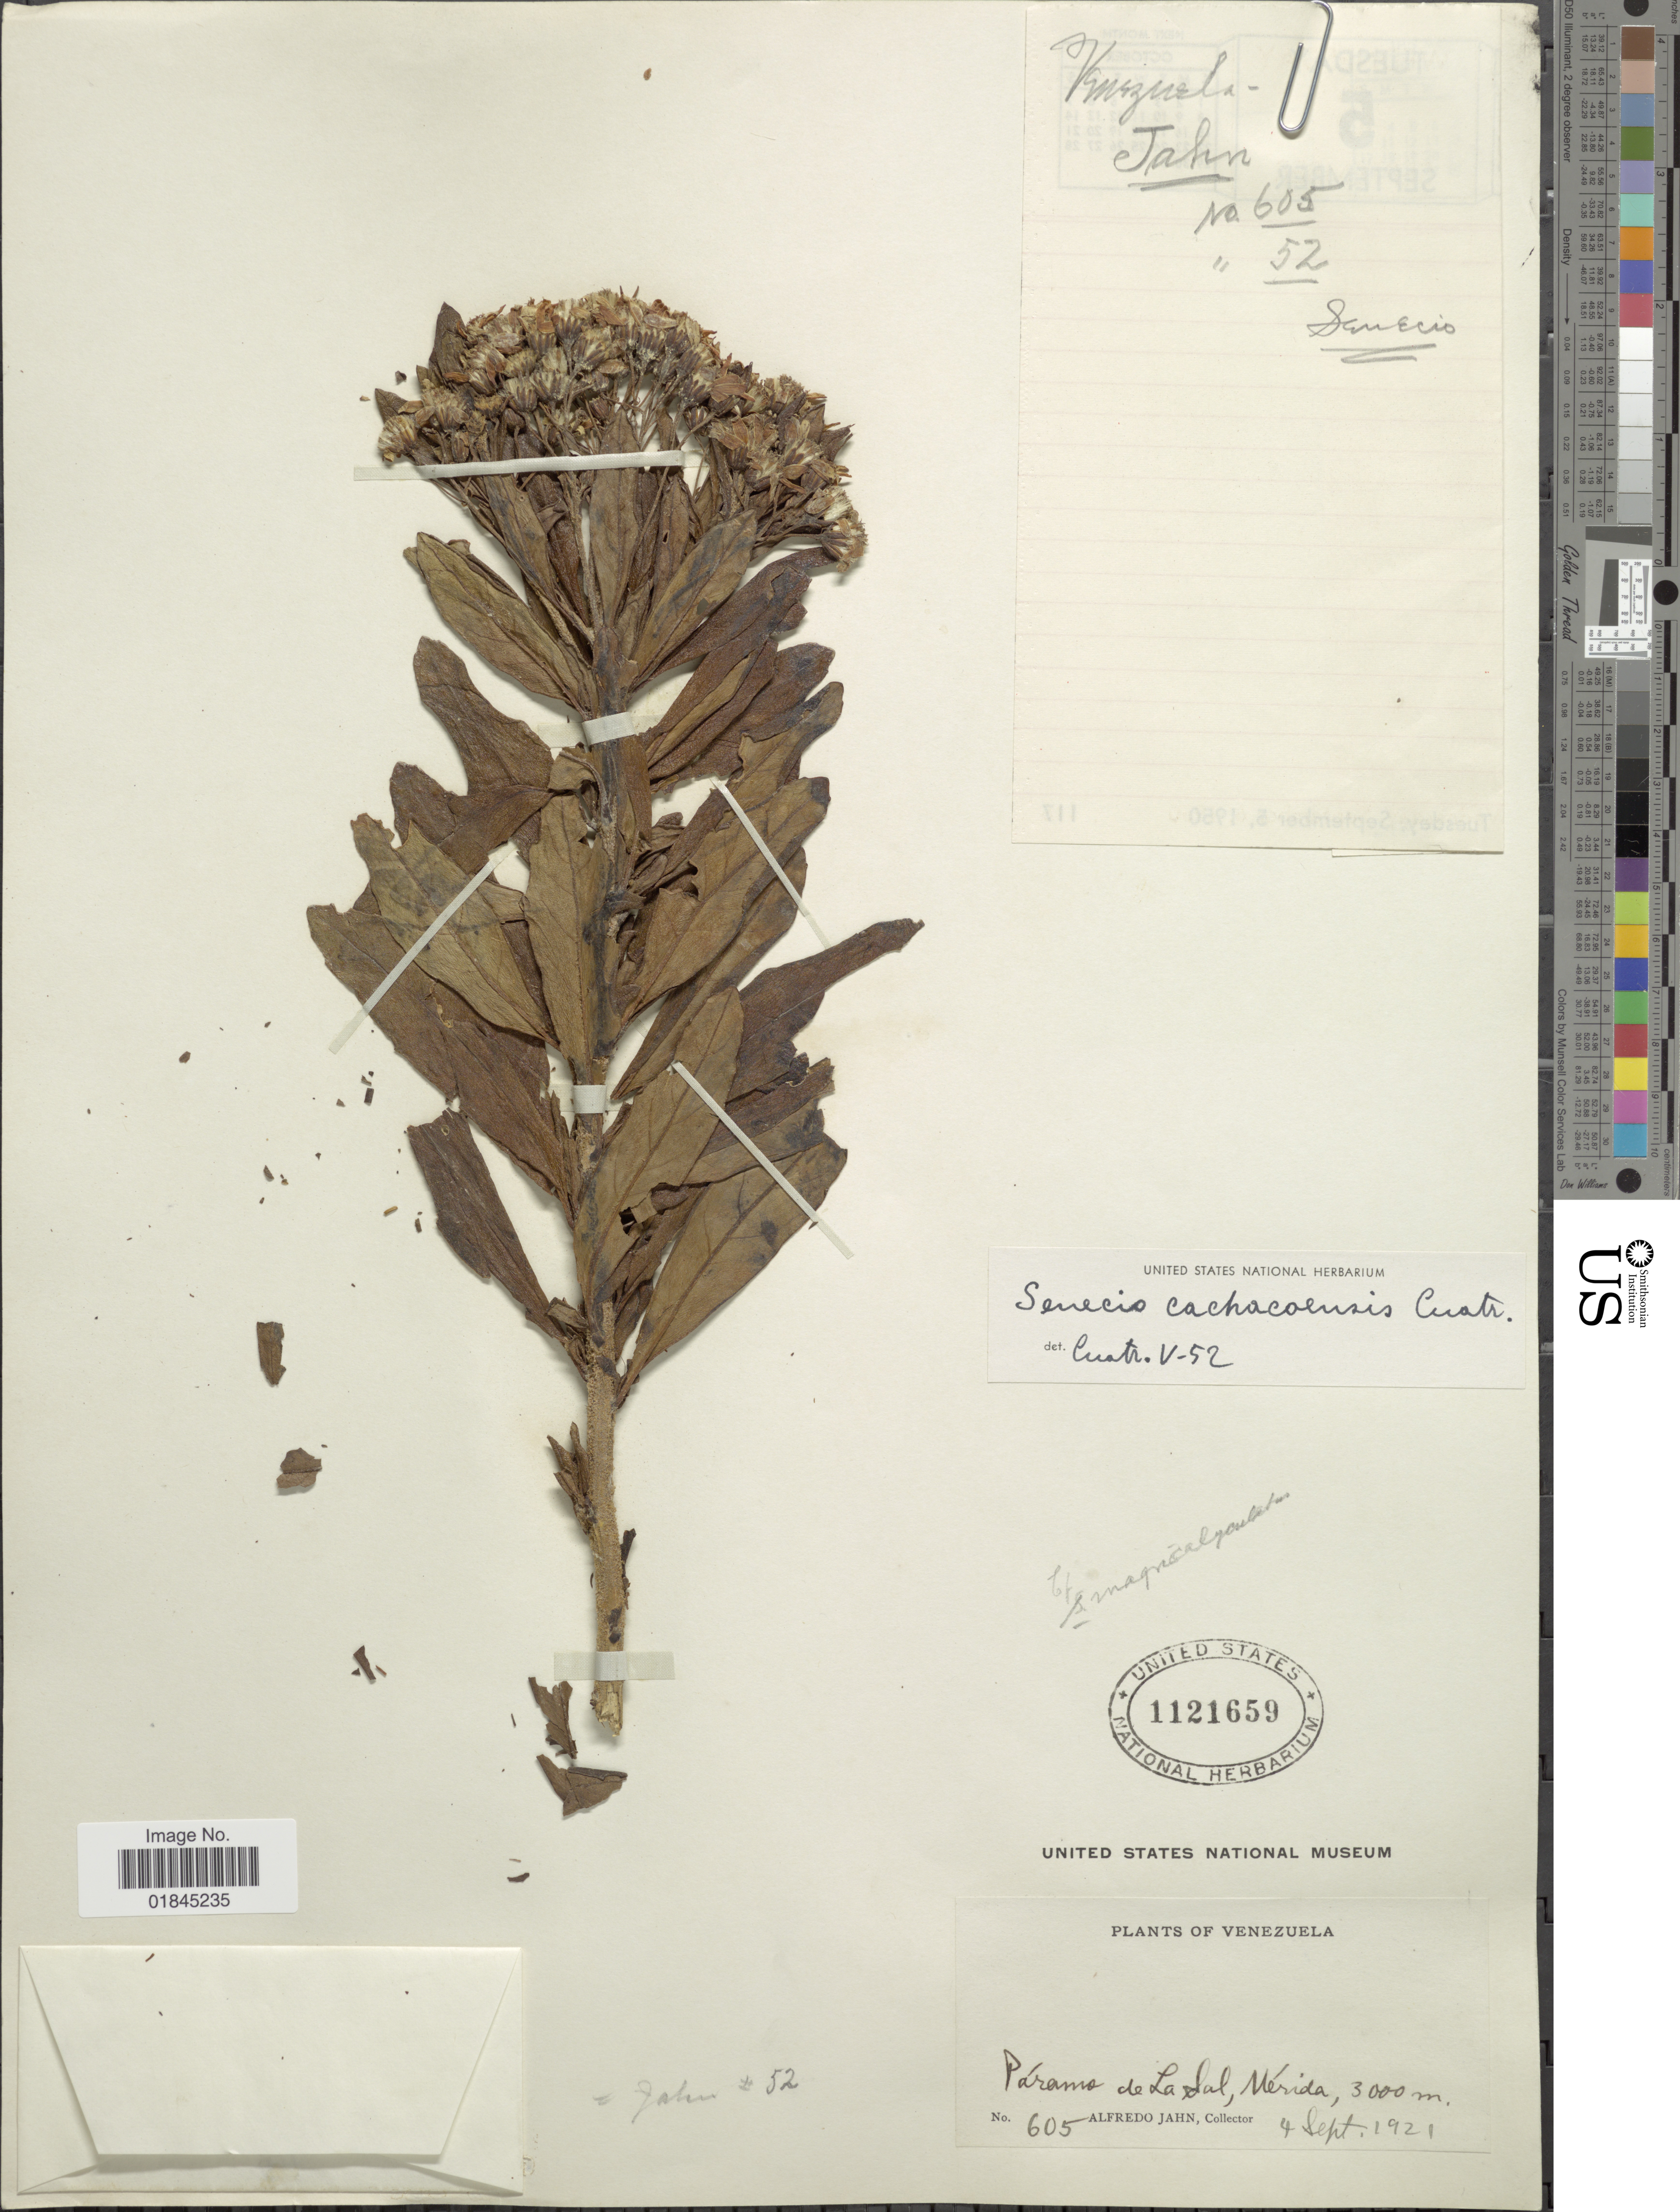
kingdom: Plantae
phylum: Tracheophyta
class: Magnoliopsida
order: Asterales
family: Asteraceae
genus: Pentacalia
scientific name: Pentacalia cachacoensis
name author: (Cuatrec.) Cuatrec.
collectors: A. Jahn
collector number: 605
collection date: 1921-09-04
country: Venezuela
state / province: Mérida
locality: Páramo de La Sal, Mérida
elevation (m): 3000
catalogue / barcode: US 1121659